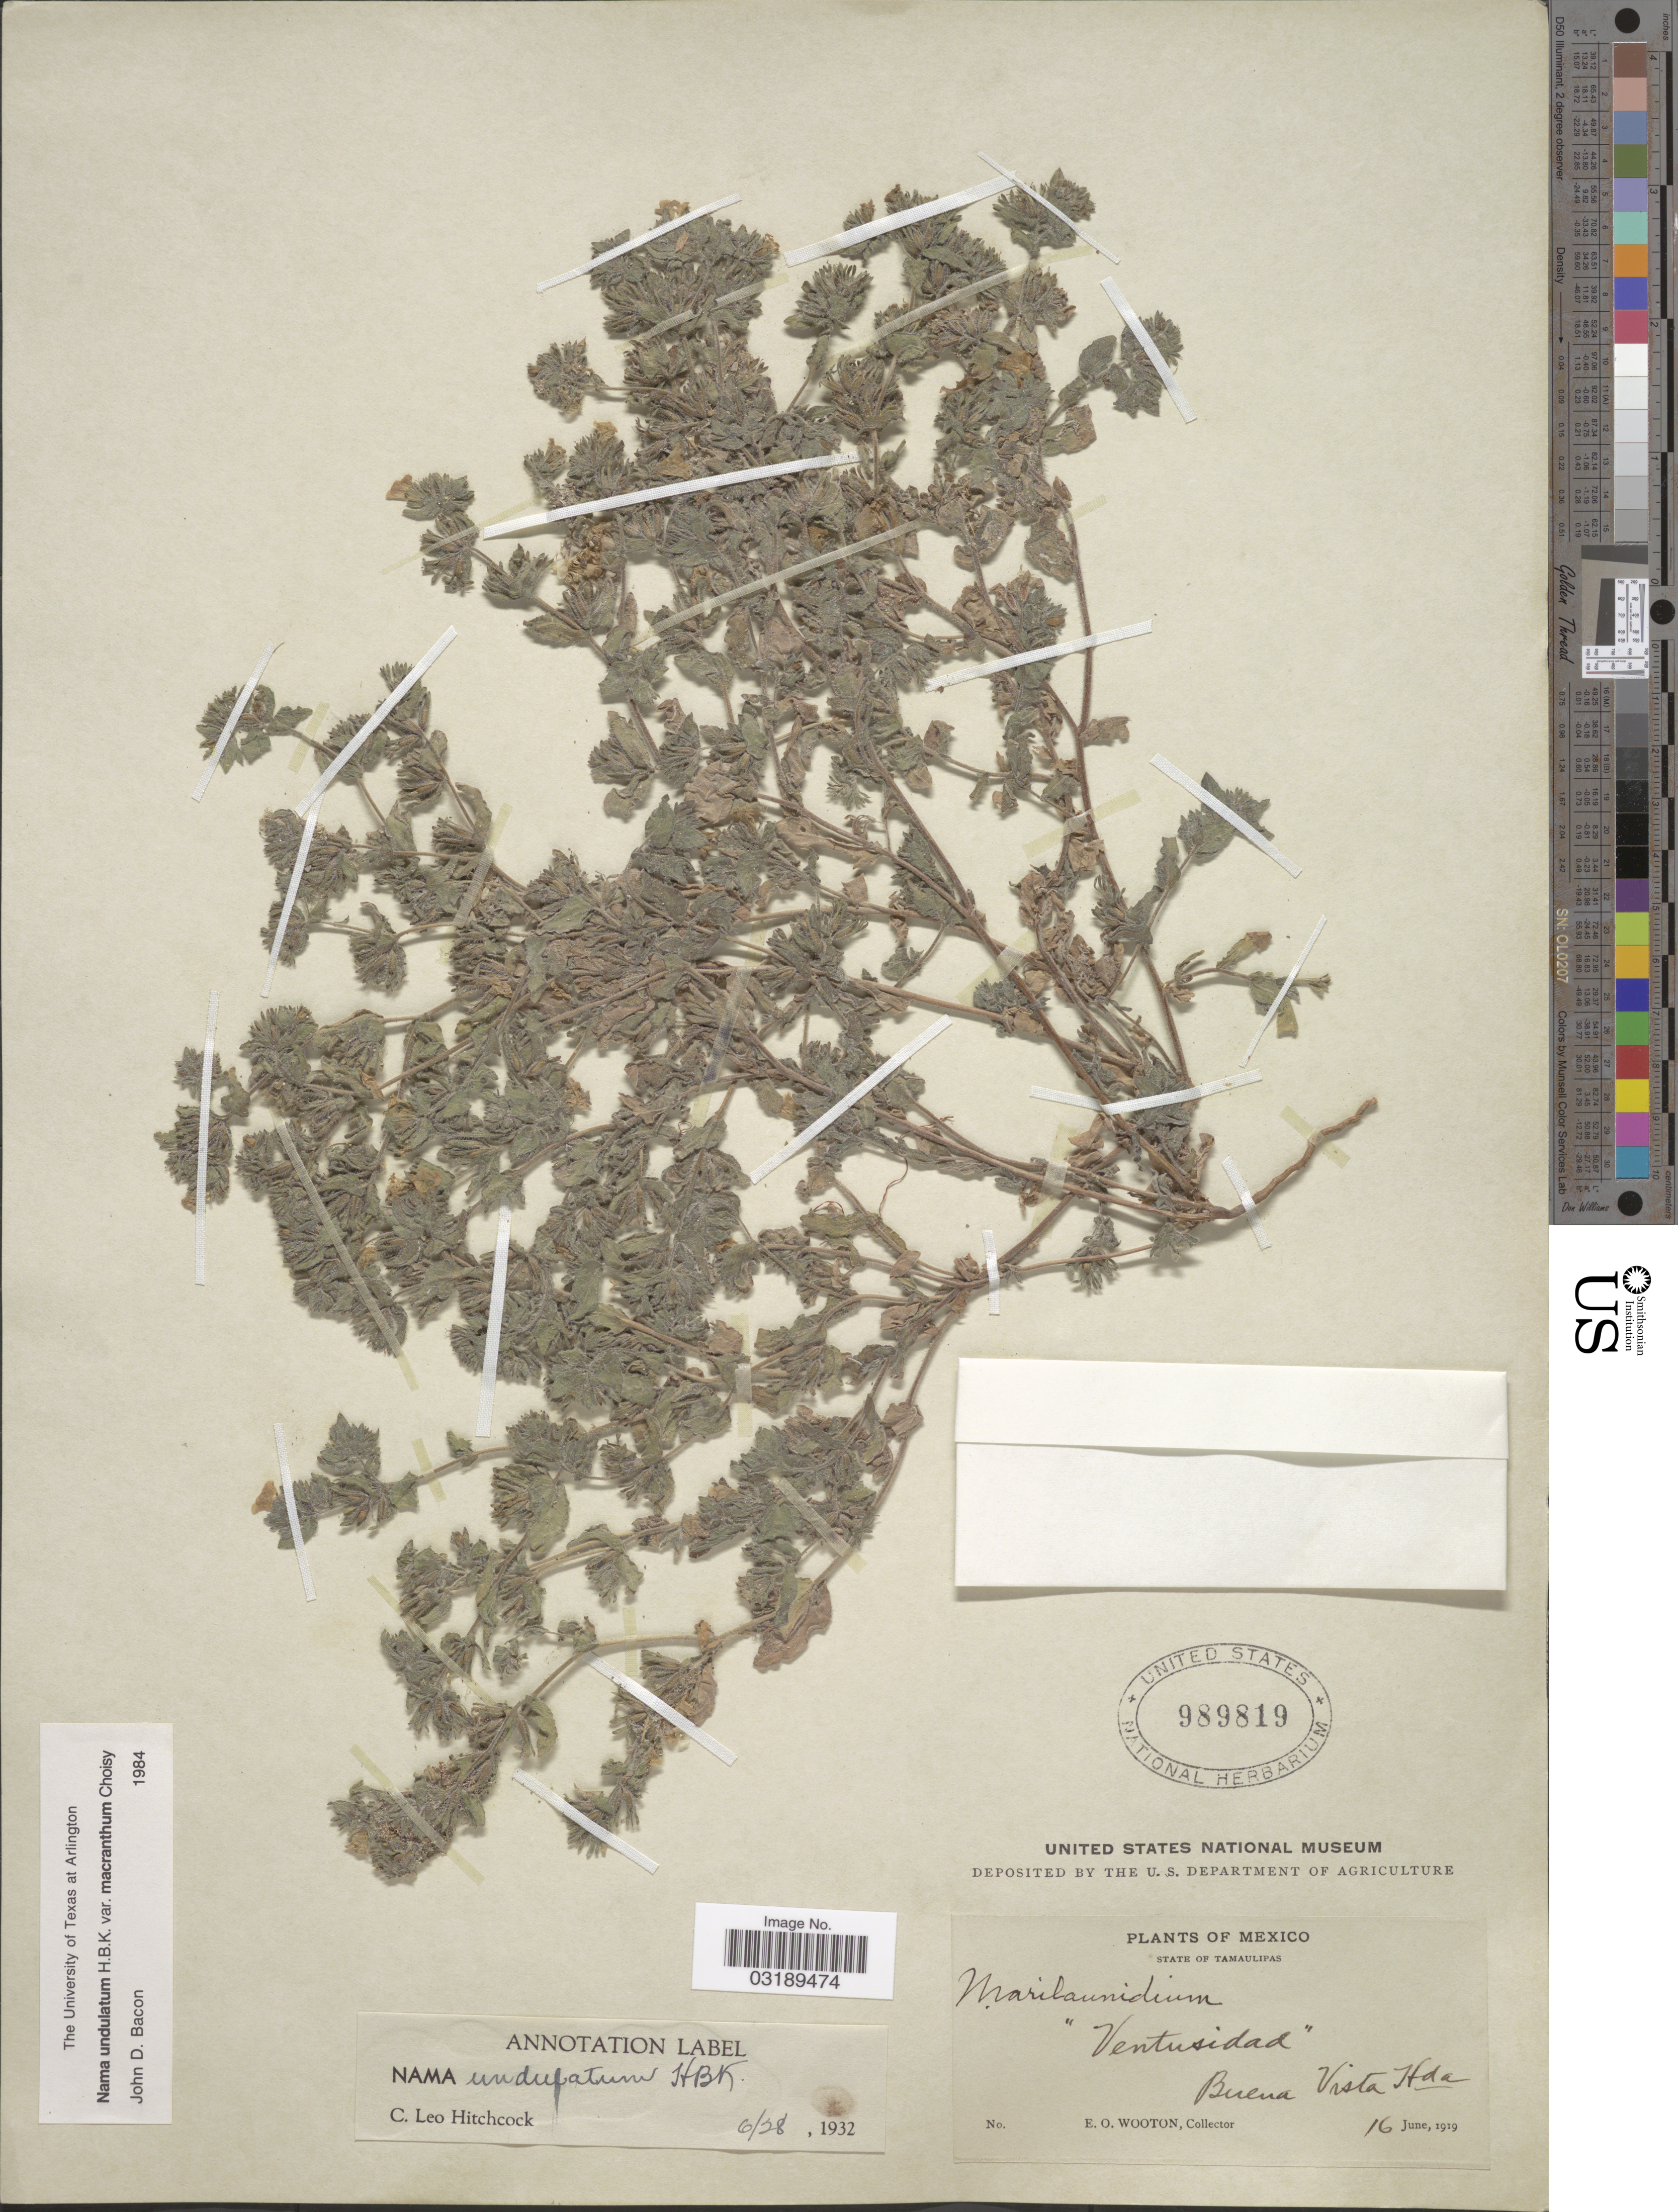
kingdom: Plantae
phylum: Tracheophyta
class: Magnoliopsida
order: Boraginales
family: Namaceae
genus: Nama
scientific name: Nama undulatum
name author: Kunth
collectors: E. O. Wooton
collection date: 1919-06-16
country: Mexico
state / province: Tamaulipas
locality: Buena Vista Hda.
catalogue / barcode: US 989819